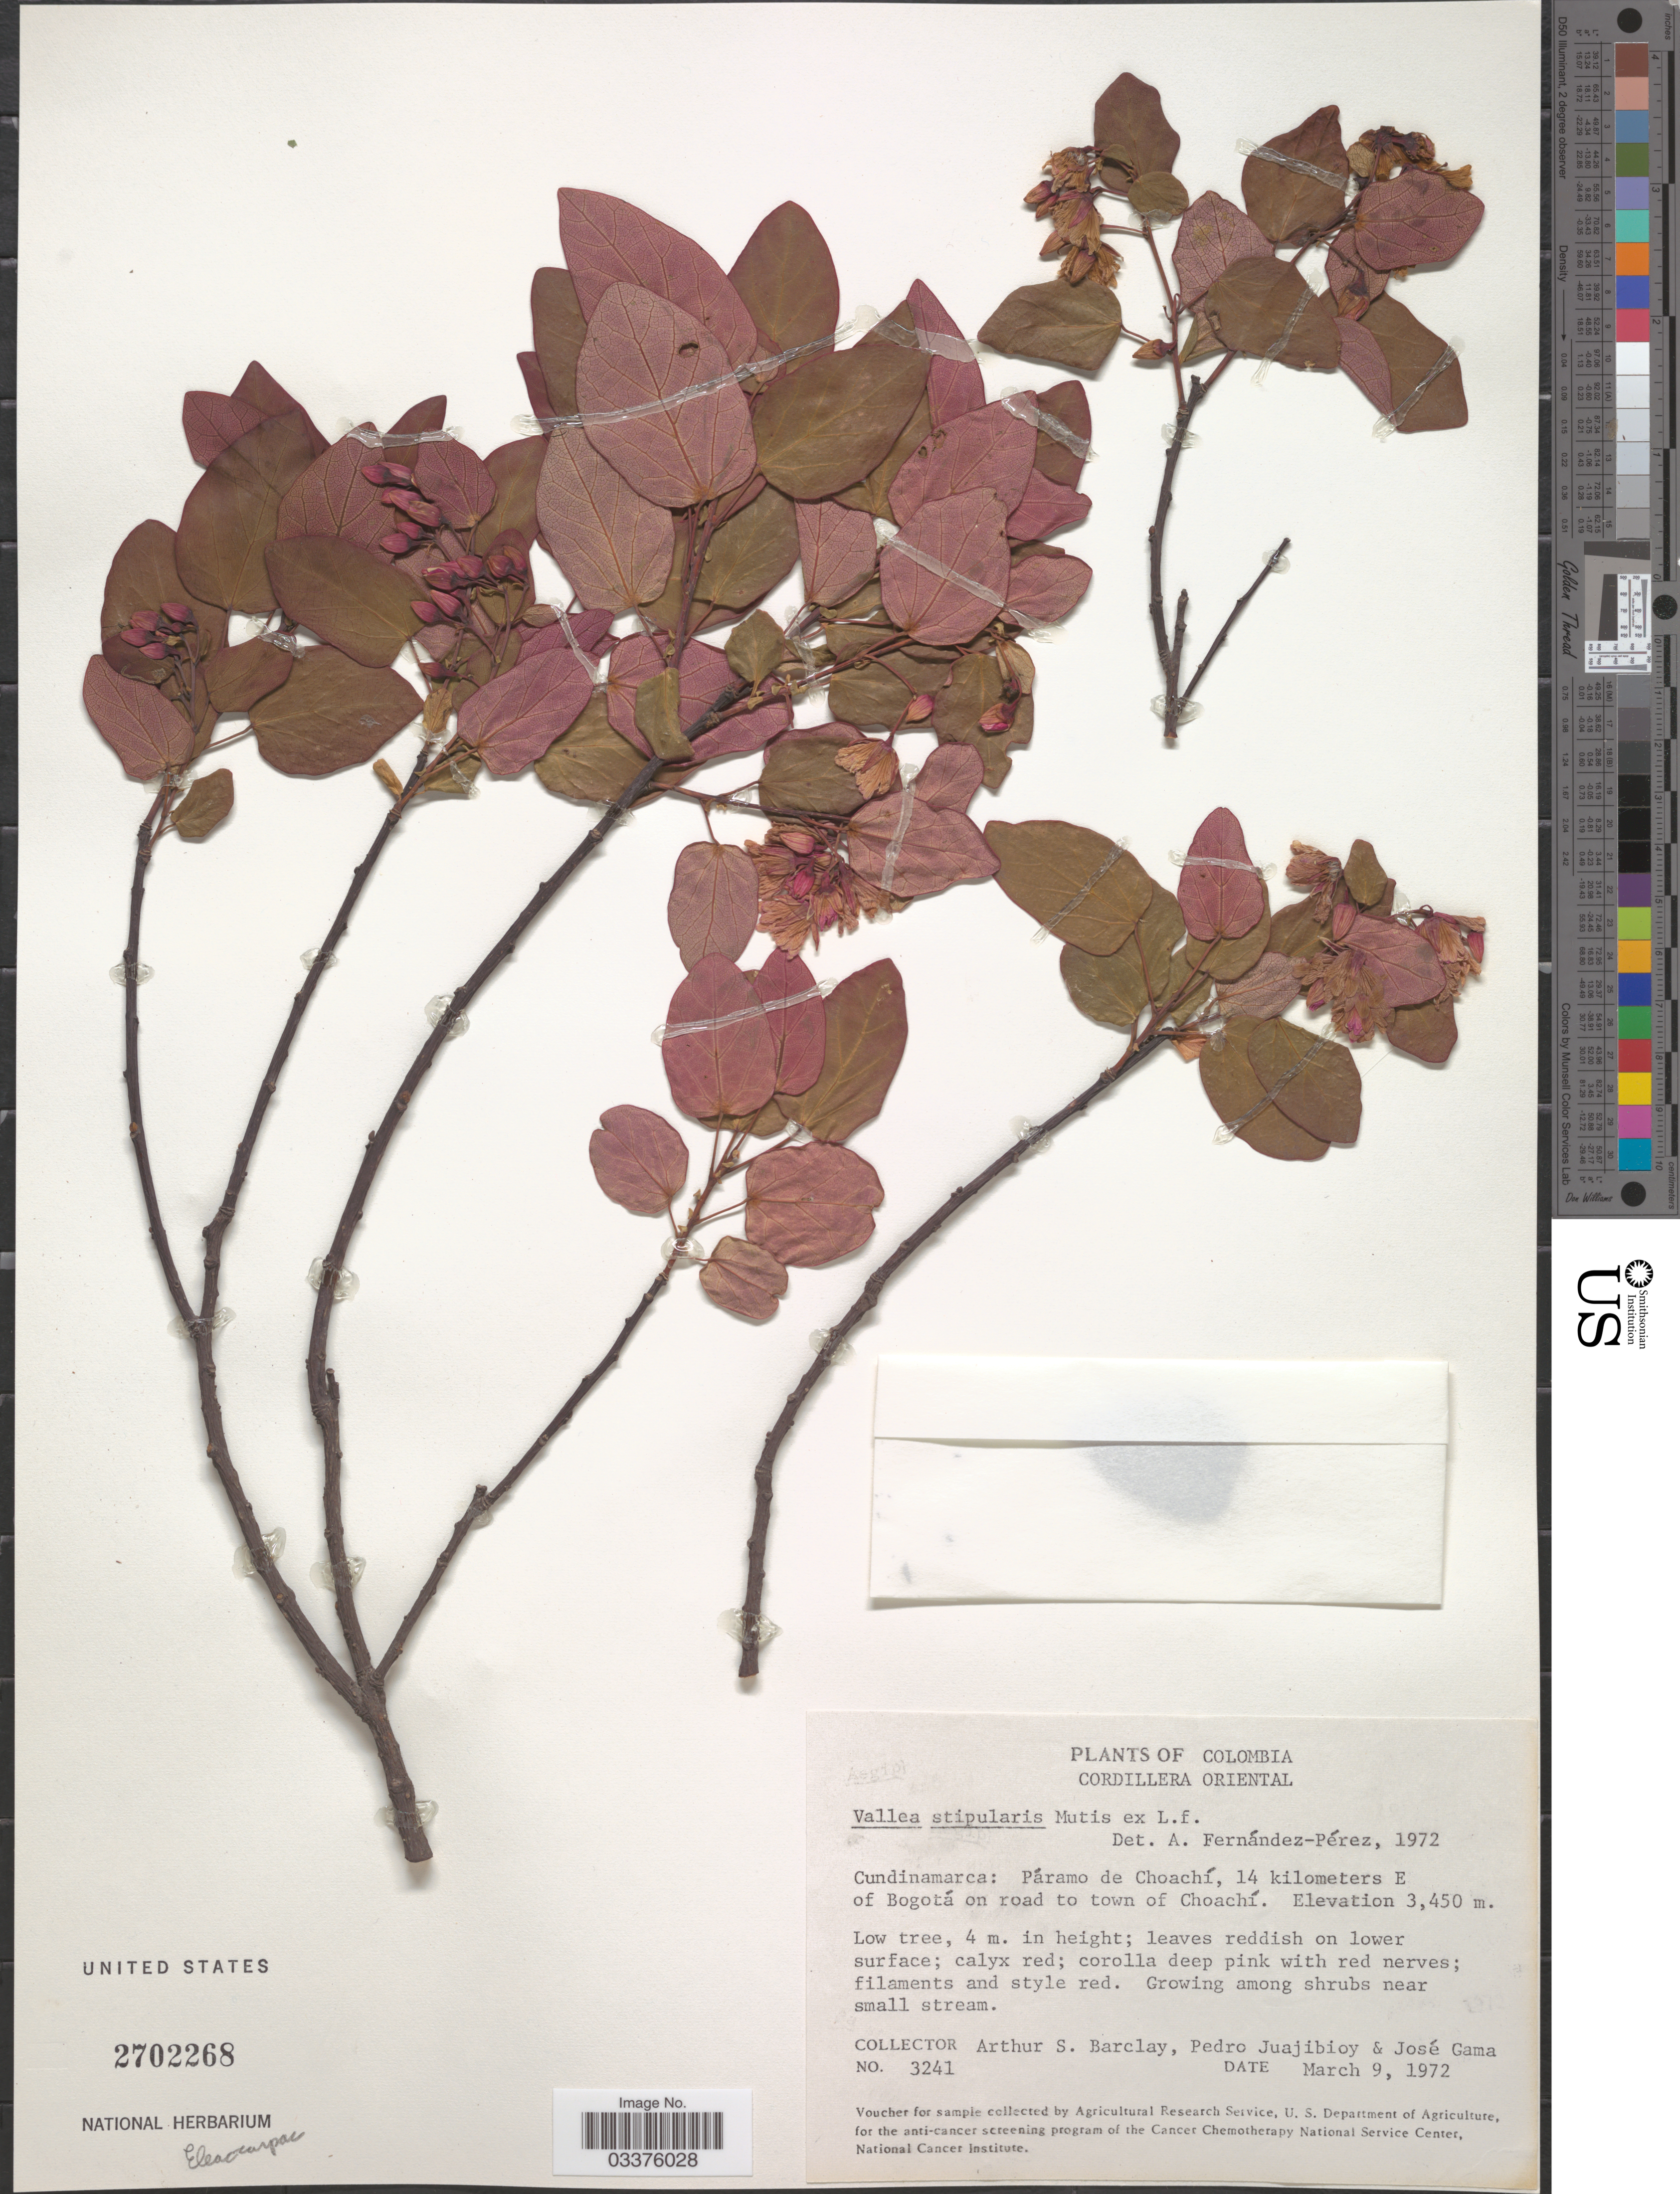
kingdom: Plantae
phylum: Tracheophyta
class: Magnoliopsida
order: Oxalidales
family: Elaeocarpaceae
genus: Vallea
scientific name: Vallea stipularis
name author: L. f.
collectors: A. S. Barclay, P. Juajibioy & J. Gama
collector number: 3241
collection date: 1972-03-09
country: Colombia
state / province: Cundinamarca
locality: Cordillera Oriental. Páramo de Choachí, 14 kilometers E of Bogotá on road to town of Choachí.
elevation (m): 3450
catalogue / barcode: US 2702268